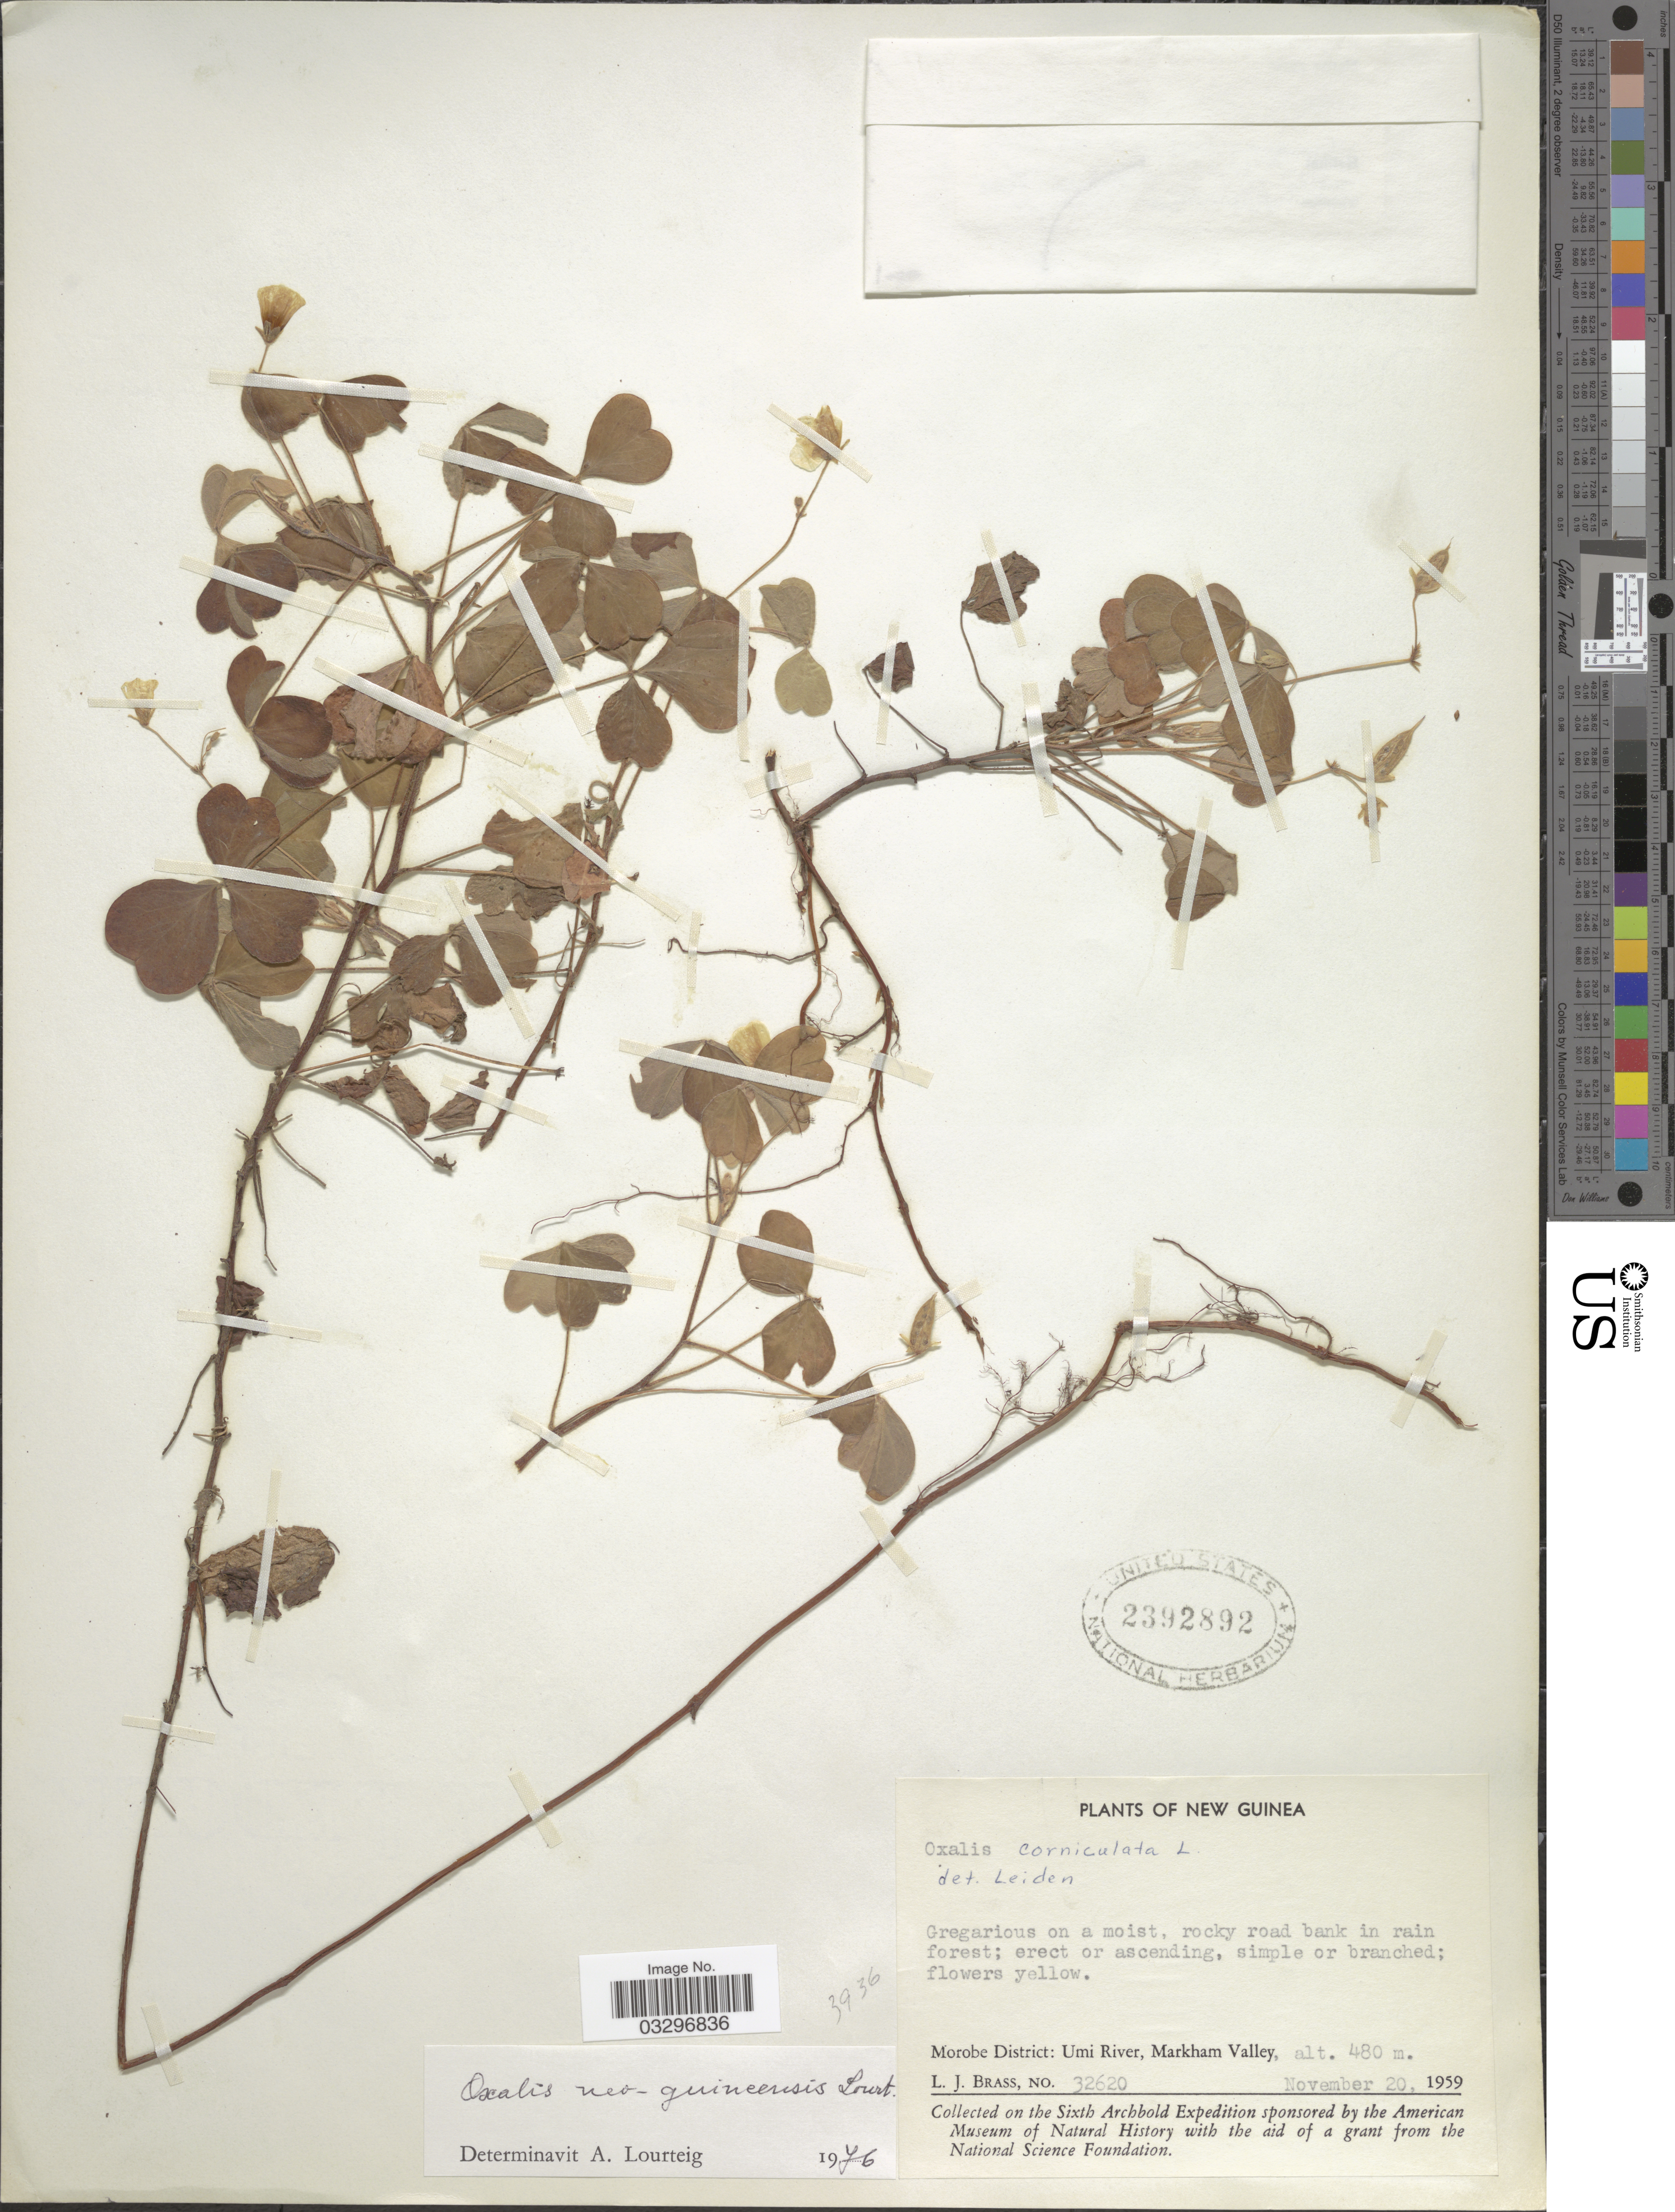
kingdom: Plantae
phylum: Tracheophyta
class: Magnoliopsida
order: Oxalidales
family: Oxalidaceae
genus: Oxalis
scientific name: Oxalis novae-guineensis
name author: Lourteig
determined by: Lourteig, A.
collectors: L. J. Brass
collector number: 32620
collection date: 1959-11-20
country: Papua New Guinea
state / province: Morobe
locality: New Guinea. Morobe District: Umi River, Markham Valley.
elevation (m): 480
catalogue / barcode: US 2392892